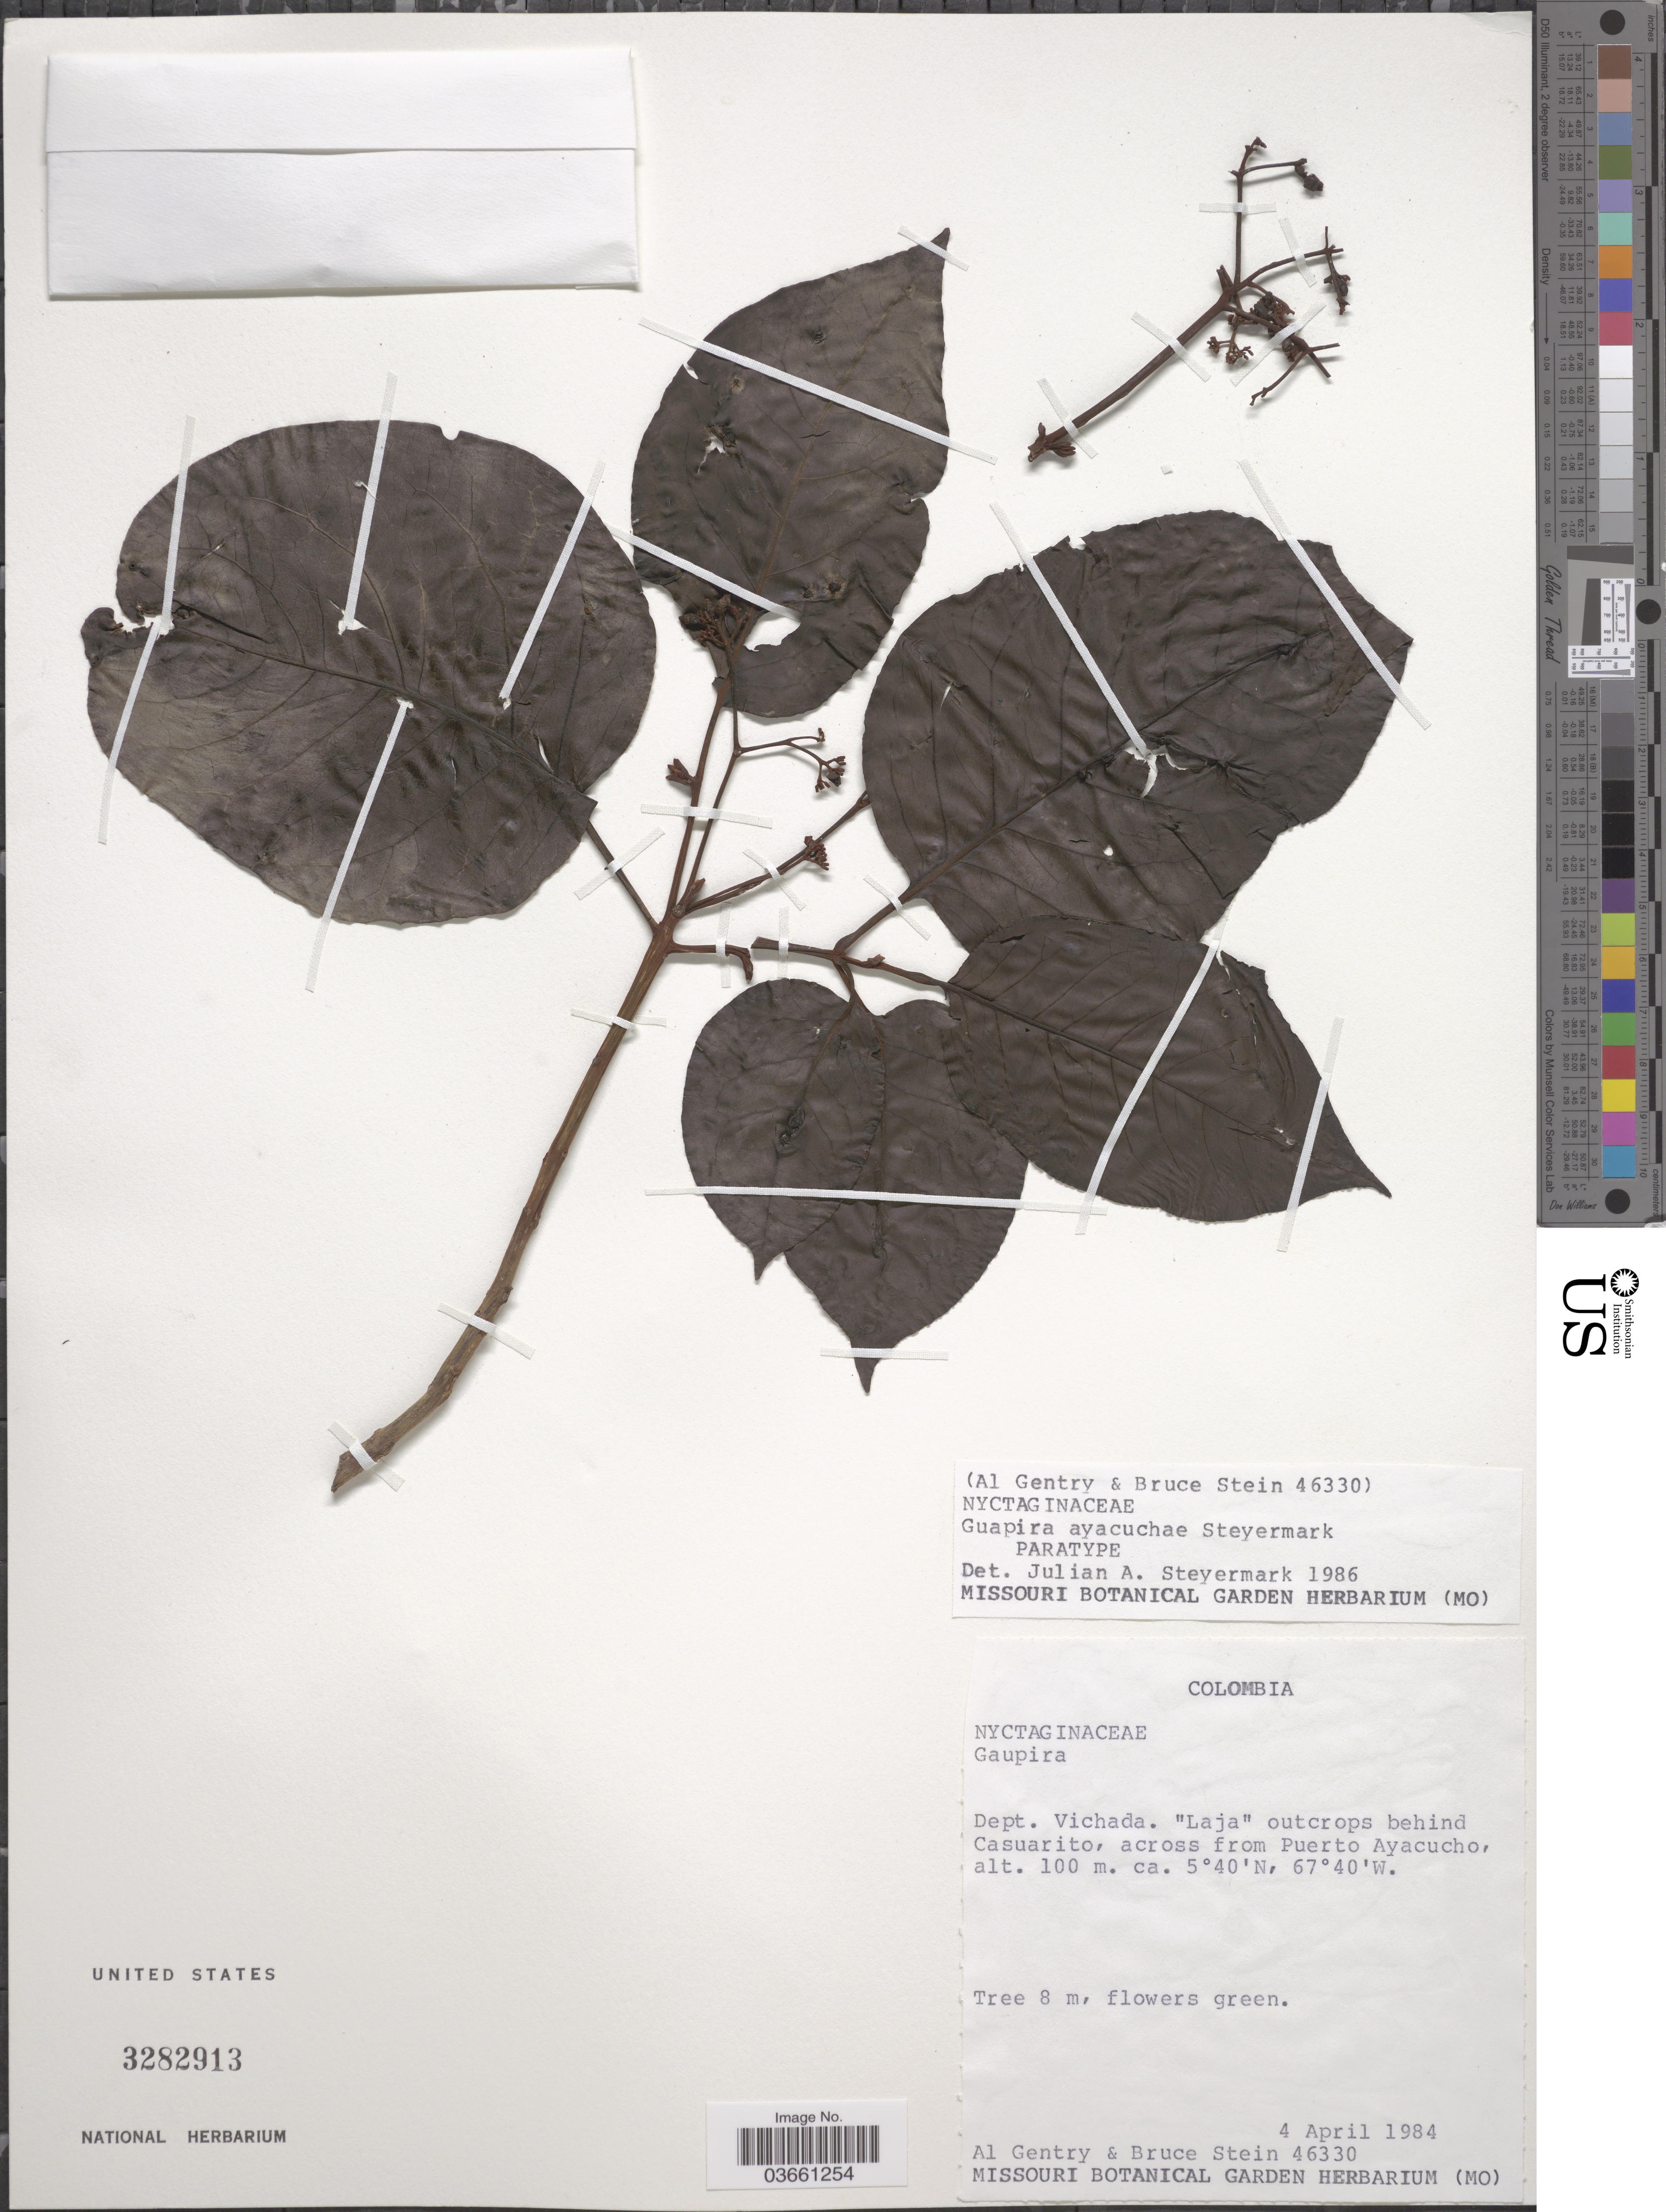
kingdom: Plantae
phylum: Tracheophyta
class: Magnoliopsida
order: Caryophyllales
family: Nyctaginaceae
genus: Guapira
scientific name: Guapira ayacuchae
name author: Steyerm.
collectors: A. H. Gentry & B. A. Stein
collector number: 46330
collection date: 1984-04-04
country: Colombia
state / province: Vichada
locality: Dept. Vichada. "Laja" outcrops behind Casuarito, across from Puerto Ayacucho.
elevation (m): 100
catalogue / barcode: US 3282913